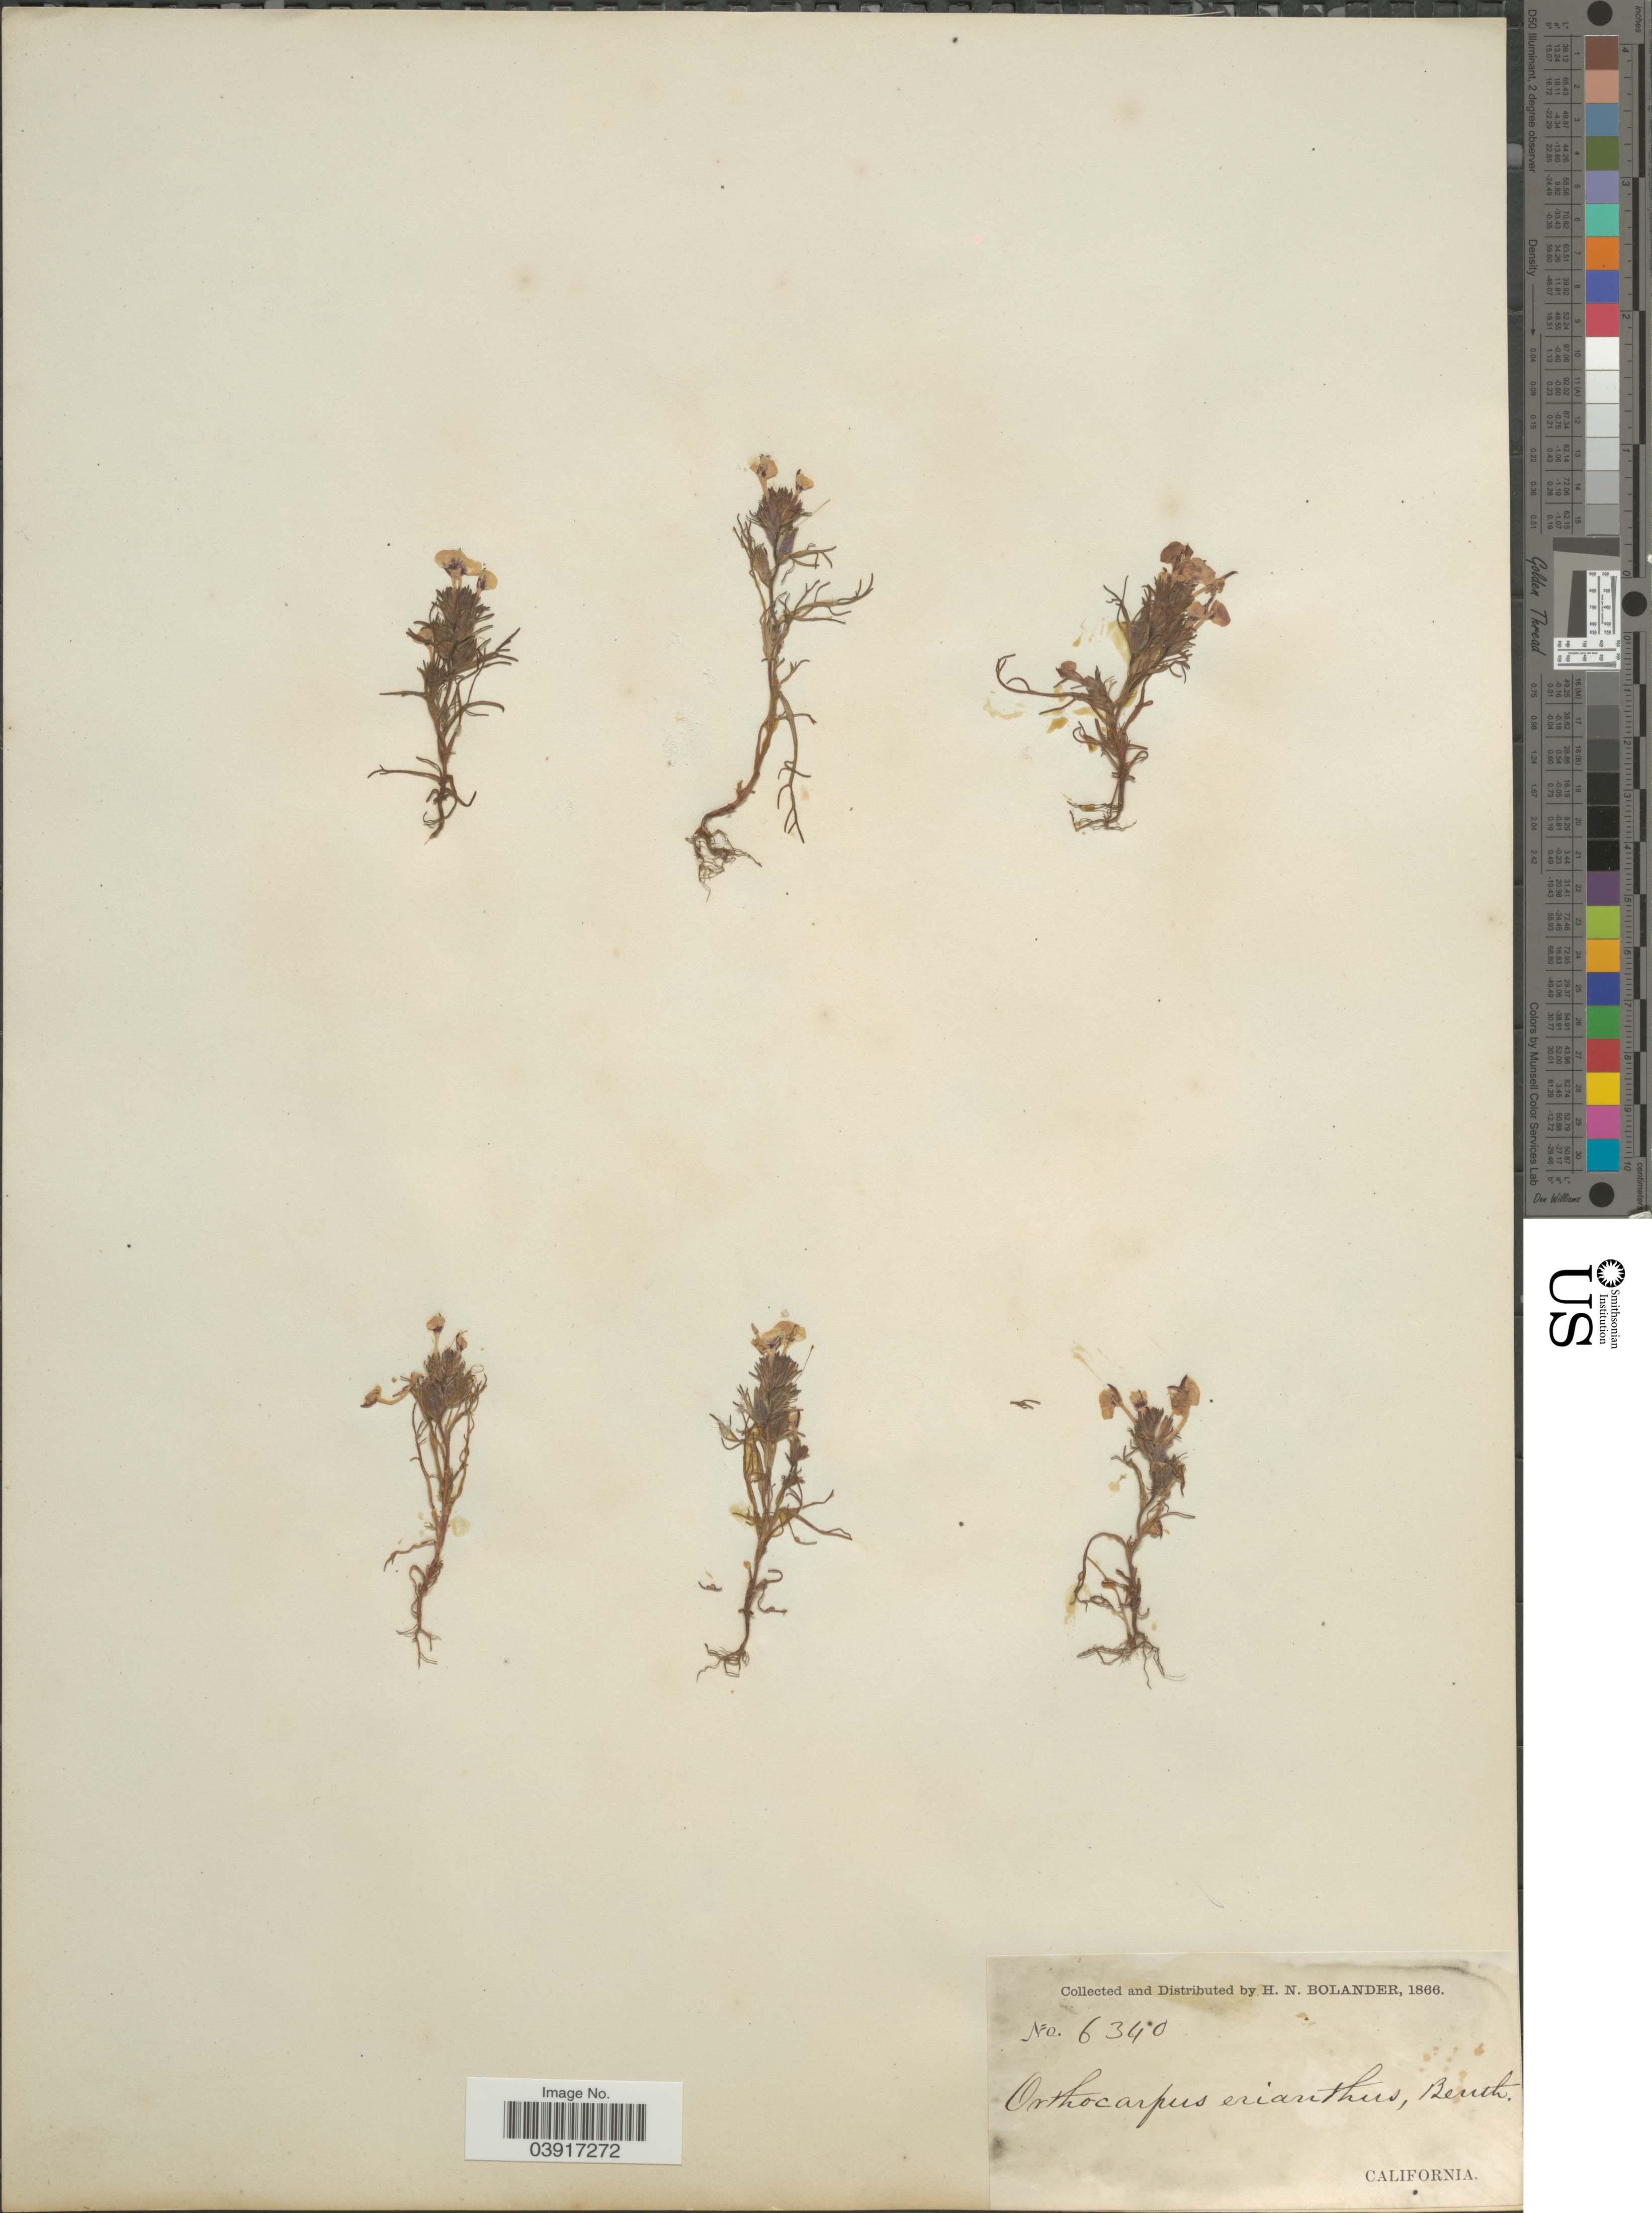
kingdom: Plantae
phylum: Tracheophyta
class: Magnoliopsida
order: Lamiales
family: Orobanchaceae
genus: Orthocarpus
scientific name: Orthocarpus erianthus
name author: Benth.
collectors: H. Bolander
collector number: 6340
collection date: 1866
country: United States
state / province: California